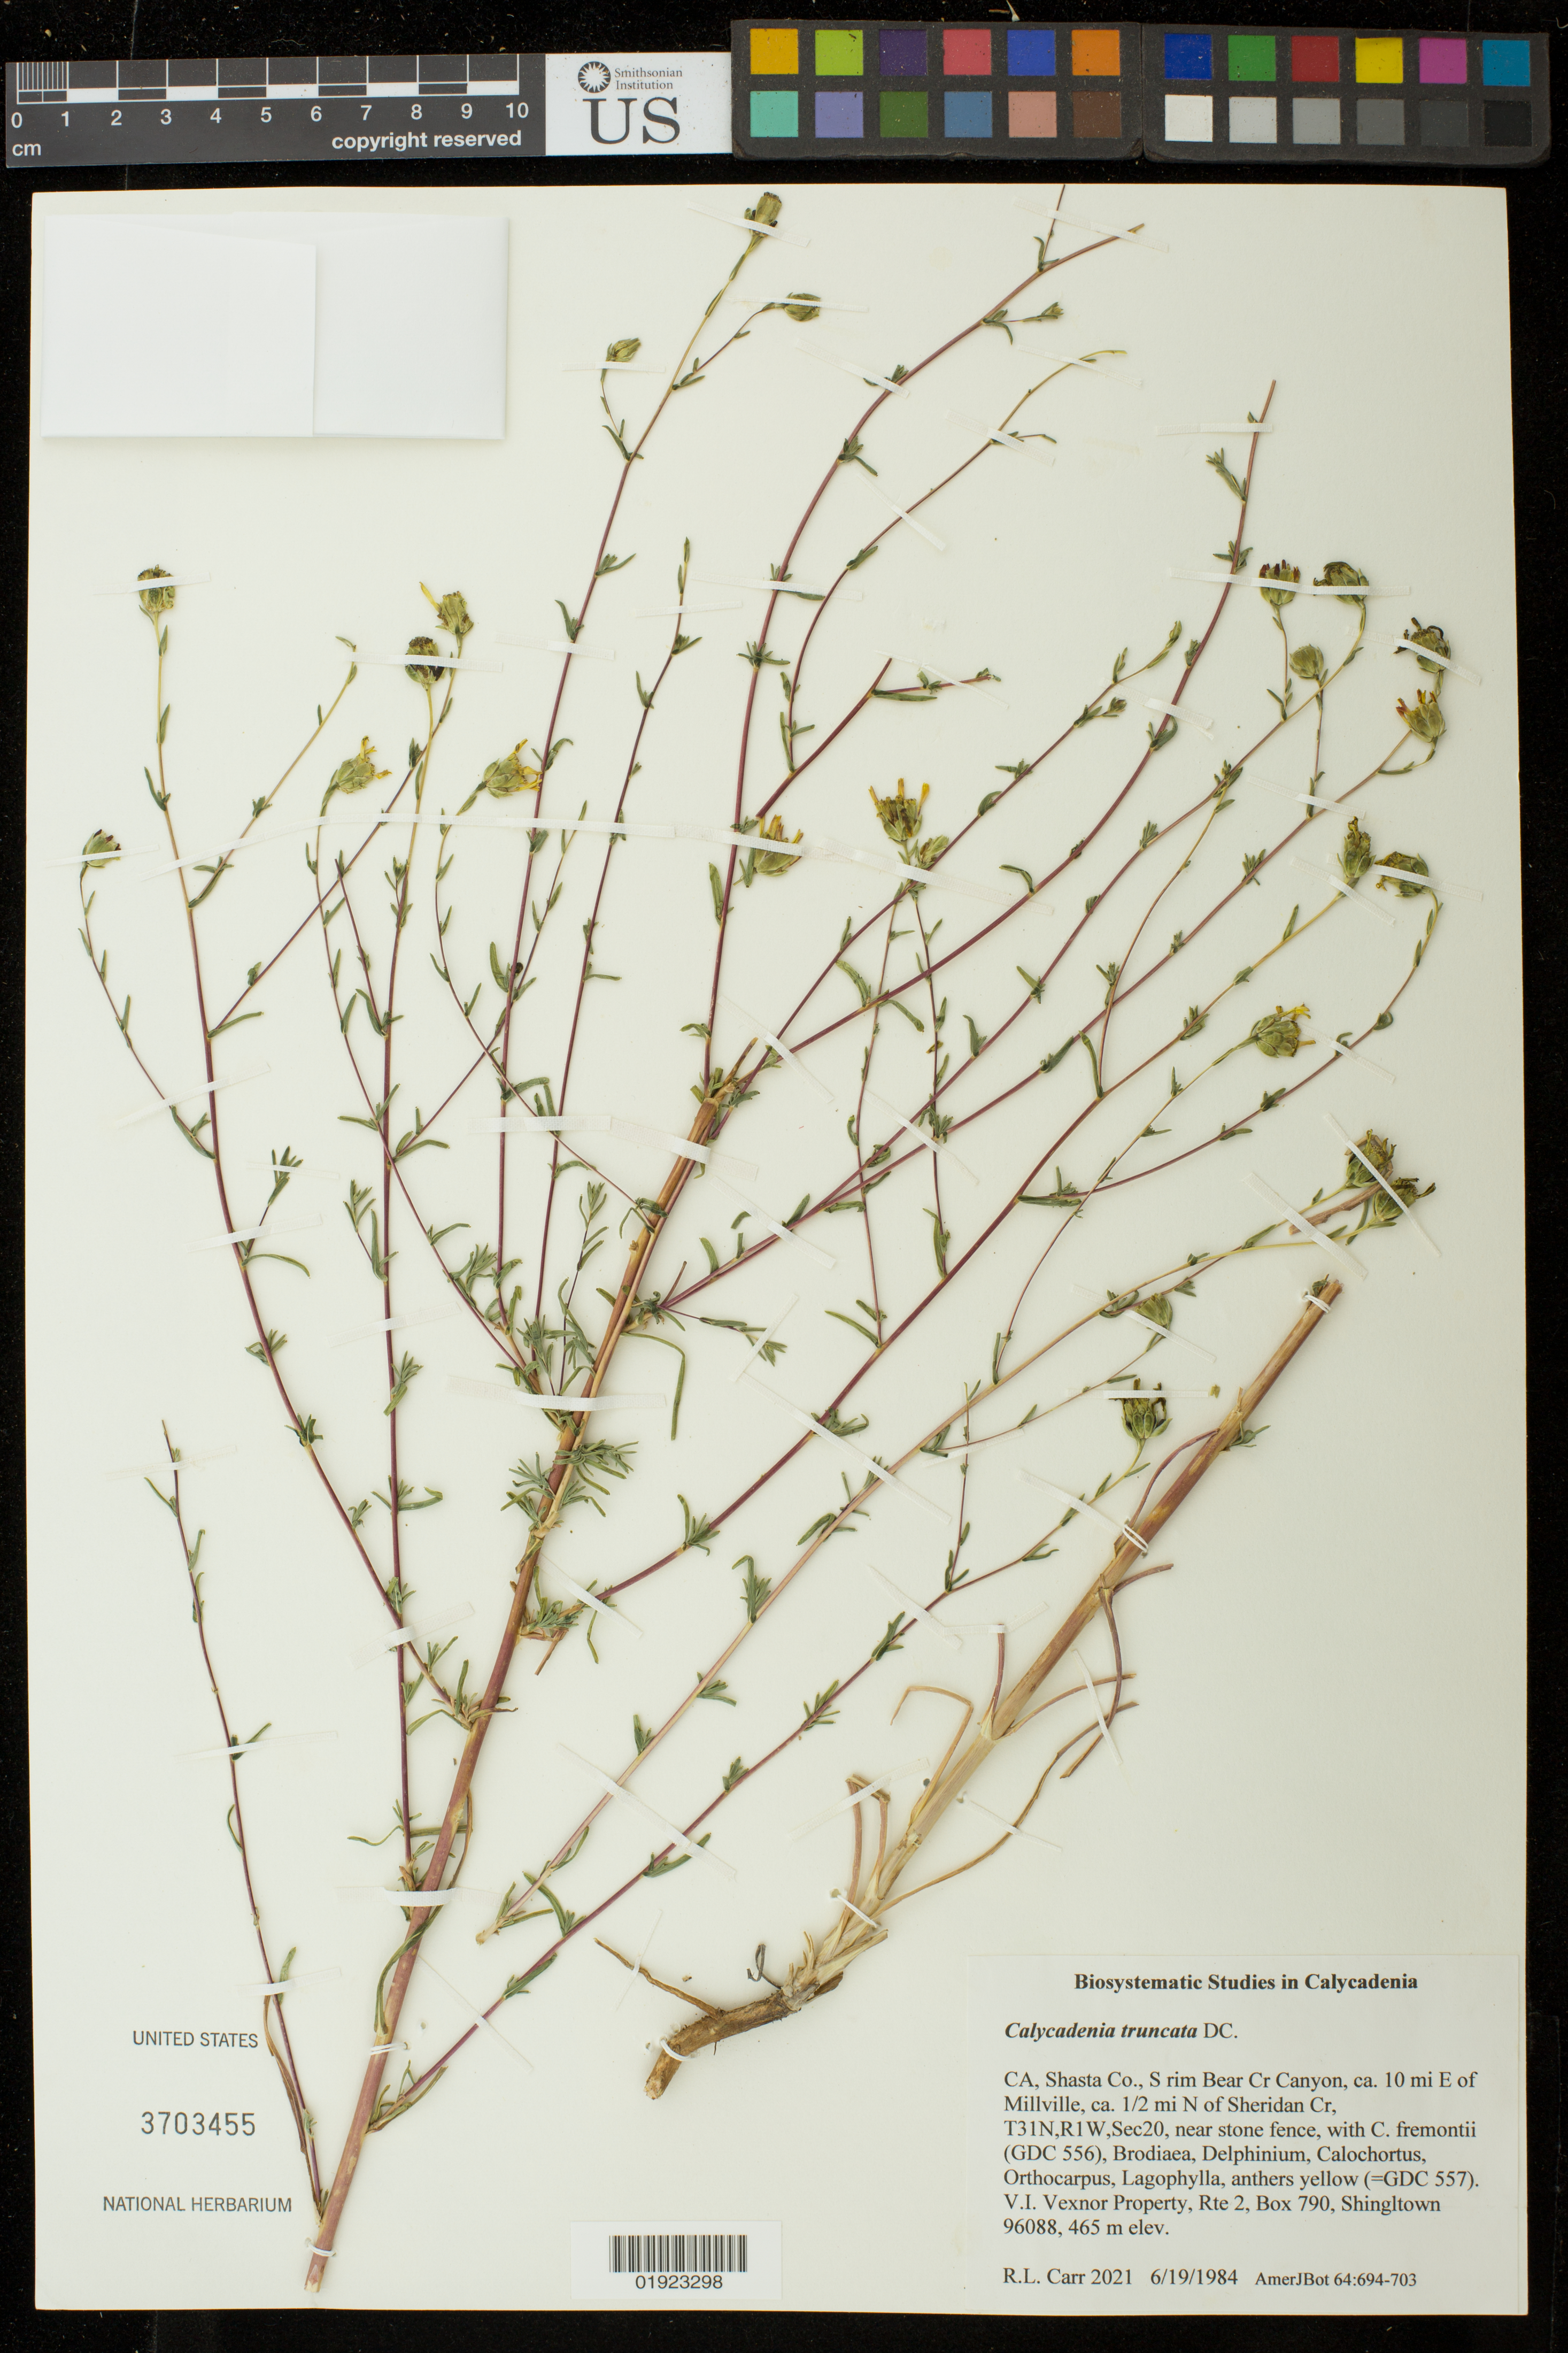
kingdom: Plantae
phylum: Tracheophyta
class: Magnoliopsida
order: Asterales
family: Asteraceae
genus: Calycadenia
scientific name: Calycadenia truncata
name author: DC.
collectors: R. Carr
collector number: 2021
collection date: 1984-06-19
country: United States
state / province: California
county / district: Shasta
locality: S rim Bear Cr Canyon, ca. 10 mi E of Millville, ca. 1/2 mi N of Sheridan Cr.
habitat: Near stone fence.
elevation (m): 465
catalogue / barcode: US 3703455